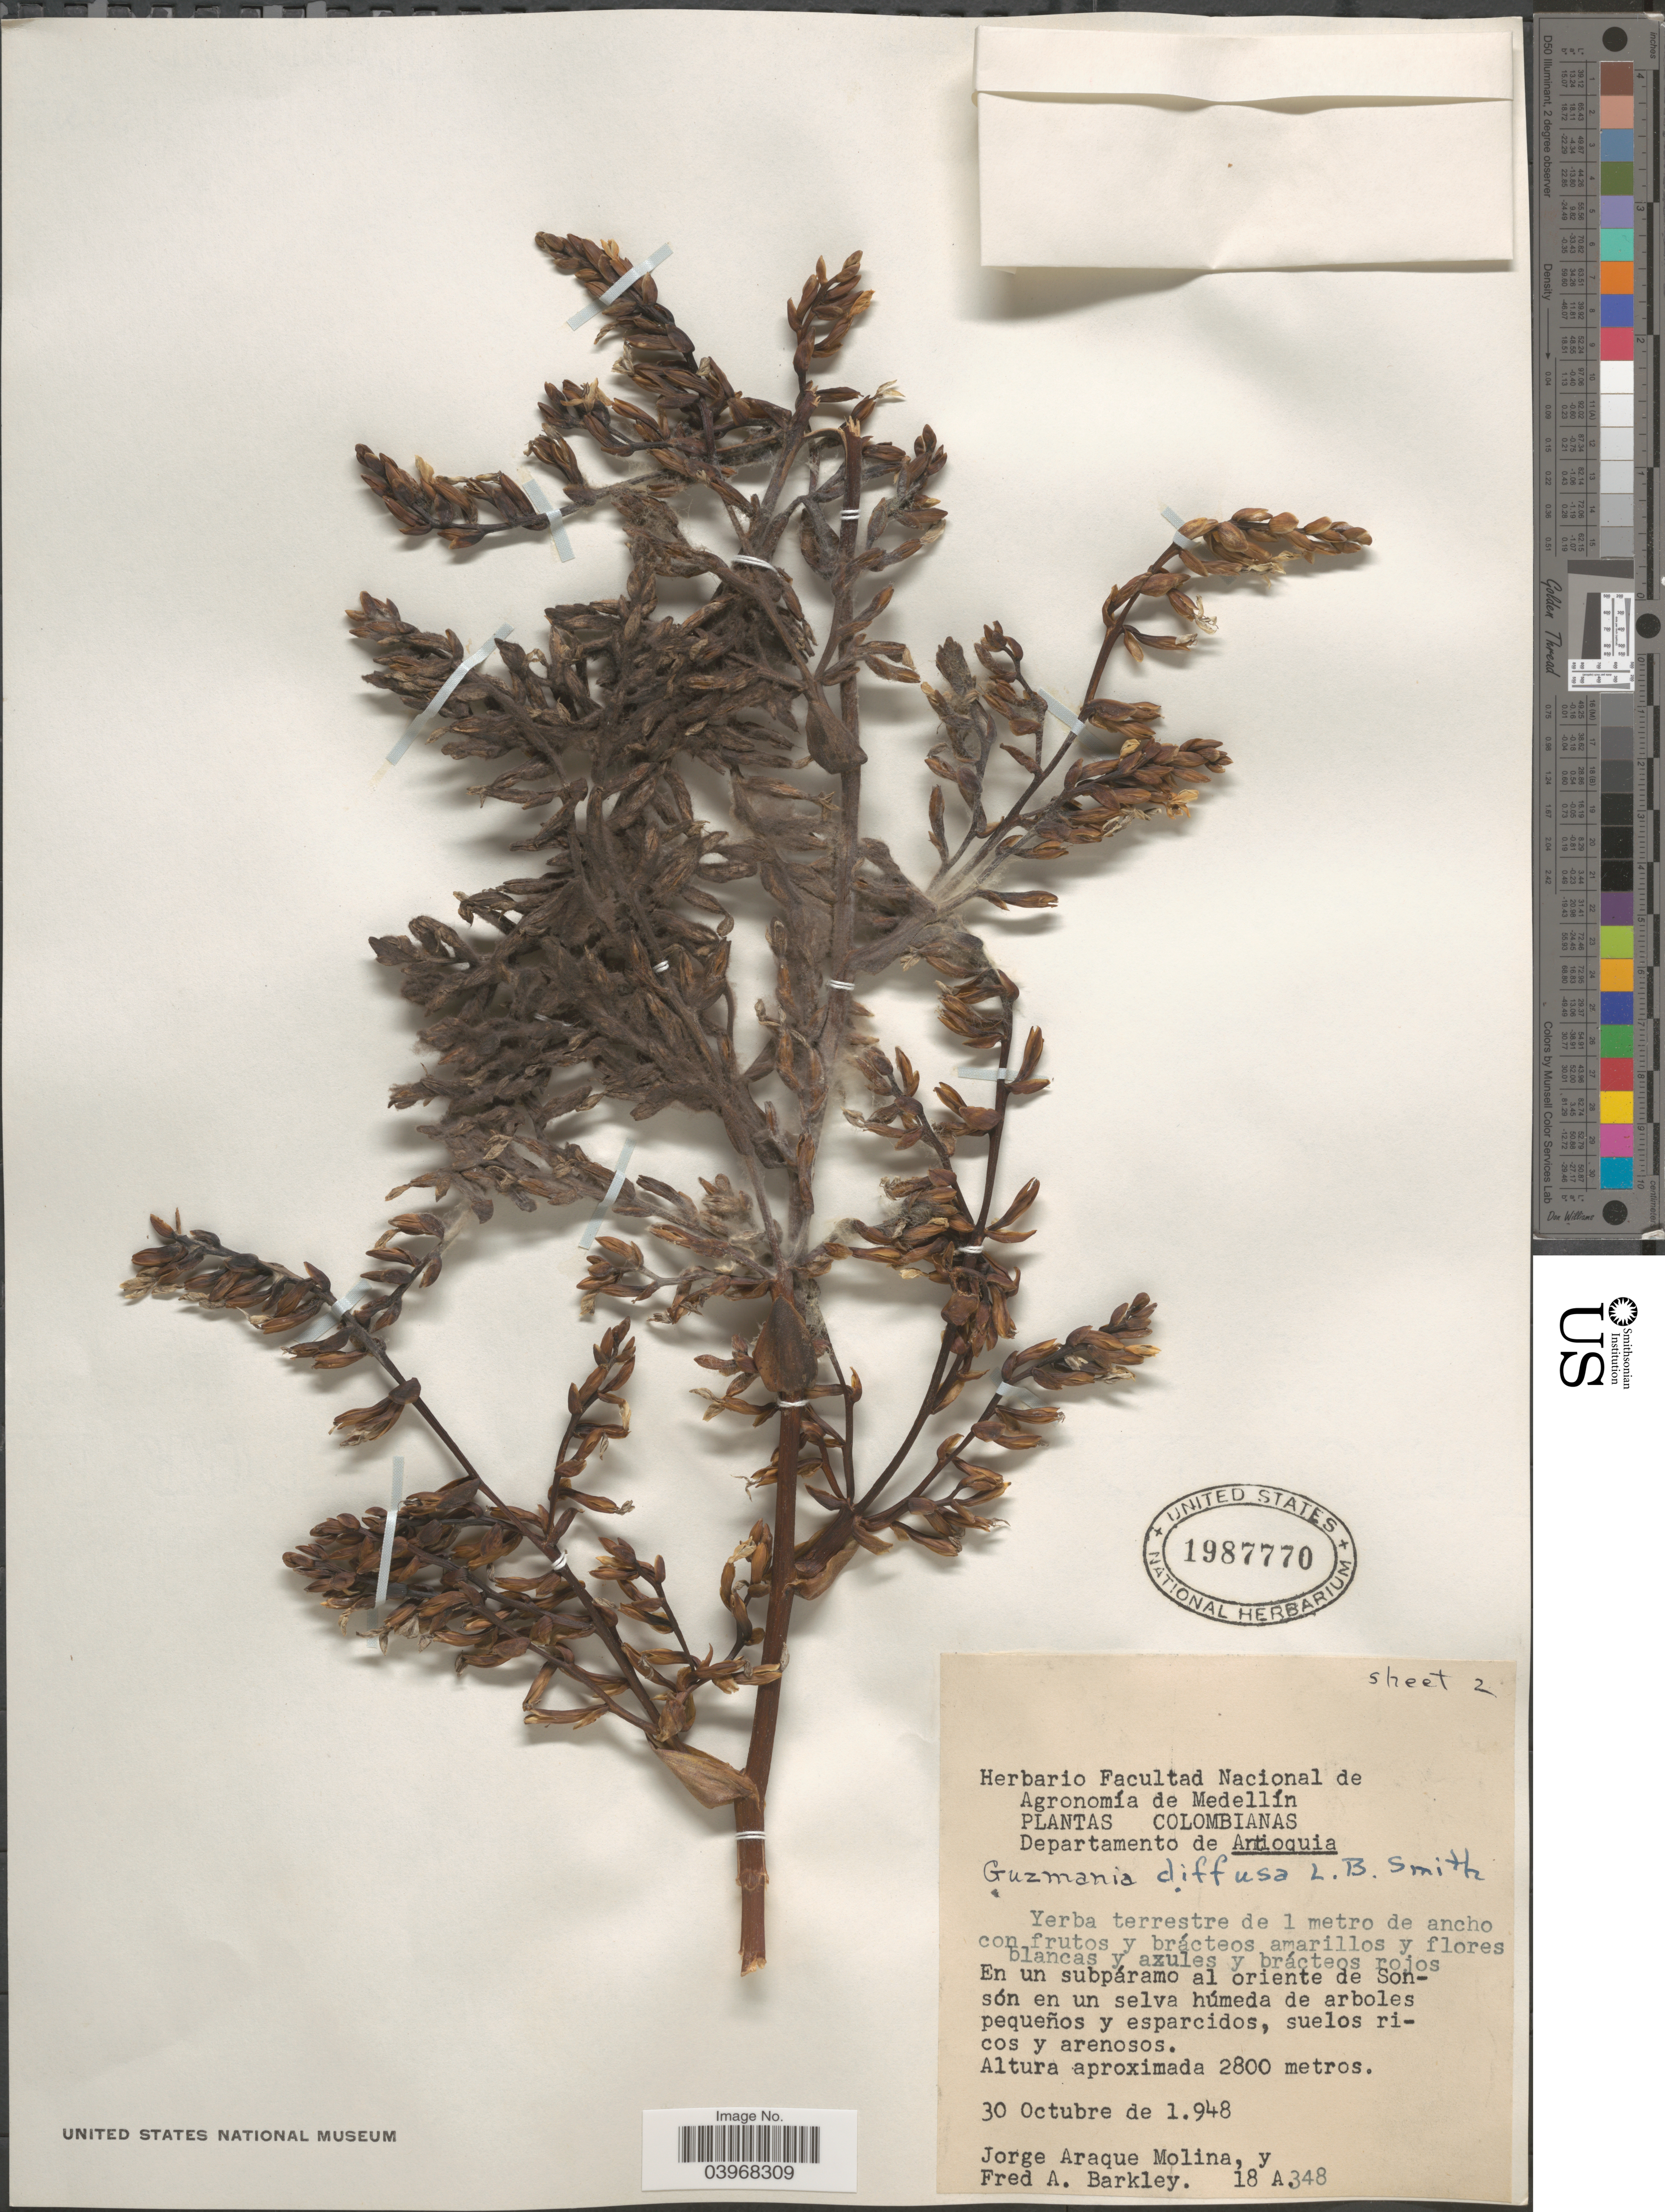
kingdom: Plantae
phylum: Tracheophyta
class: Liliopsida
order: Poales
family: Bromeliaceae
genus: Guzmania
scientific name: Guzmania diffusa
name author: L.B. Sm.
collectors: J. Araque Molina & F. A. Barkley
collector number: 18A348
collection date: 1948-10-30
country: Colombia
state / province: Antioquia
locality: Departamento de Antioquia. En un subpáramo al oriente de Sonsón en un selva húmeda de arboles pequeños y esparcidos, suelos ricos y arenosos.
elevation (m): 2800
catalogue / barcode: US 1987770